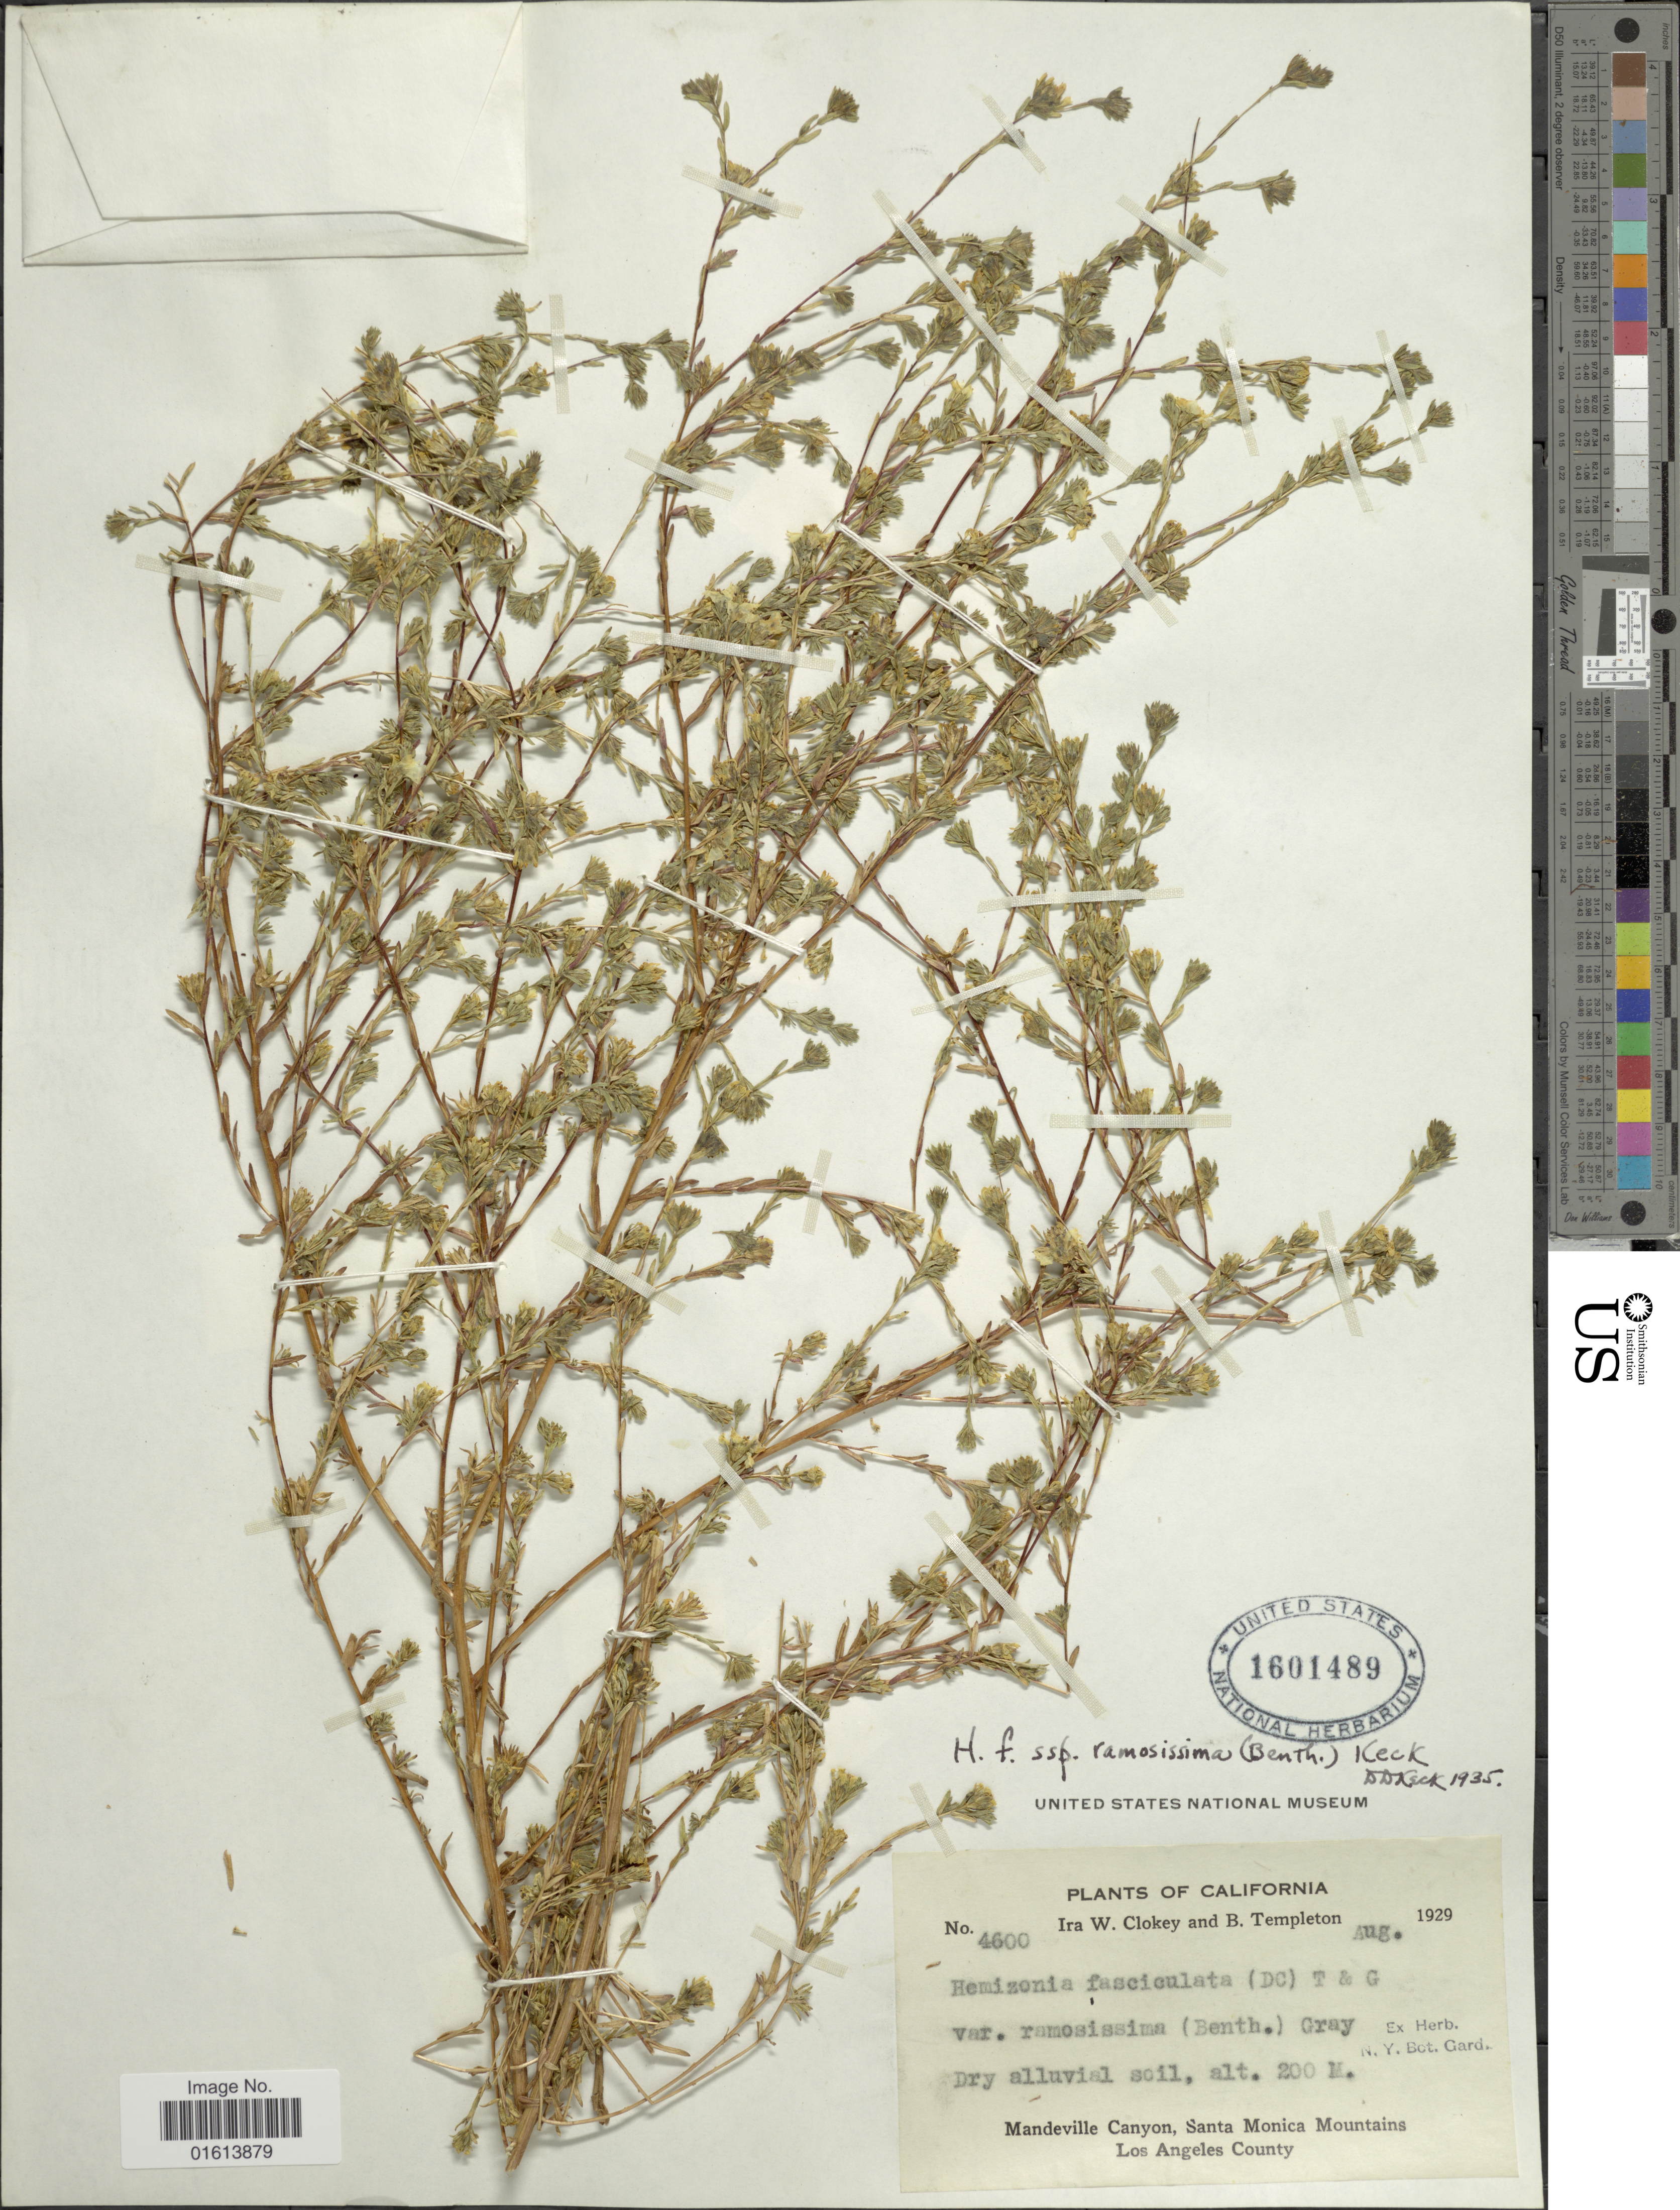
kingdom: Plantae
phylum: Tracheophyta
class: Magnoliopsida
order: Asterales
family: Asteraceae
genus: Hemizonia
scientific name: Hemizonia fasciculata subsp. ramosissima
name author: (Benth.) D.D. Keck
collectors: I. W. Clokey & B. Templeton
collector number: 4600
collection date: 1929-08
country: United States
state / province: California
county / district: Los Angeles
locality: California. Mandeville Canyon, Santa Monica Mountains. Los Angeles County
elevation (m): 200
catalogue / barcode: US 1601489